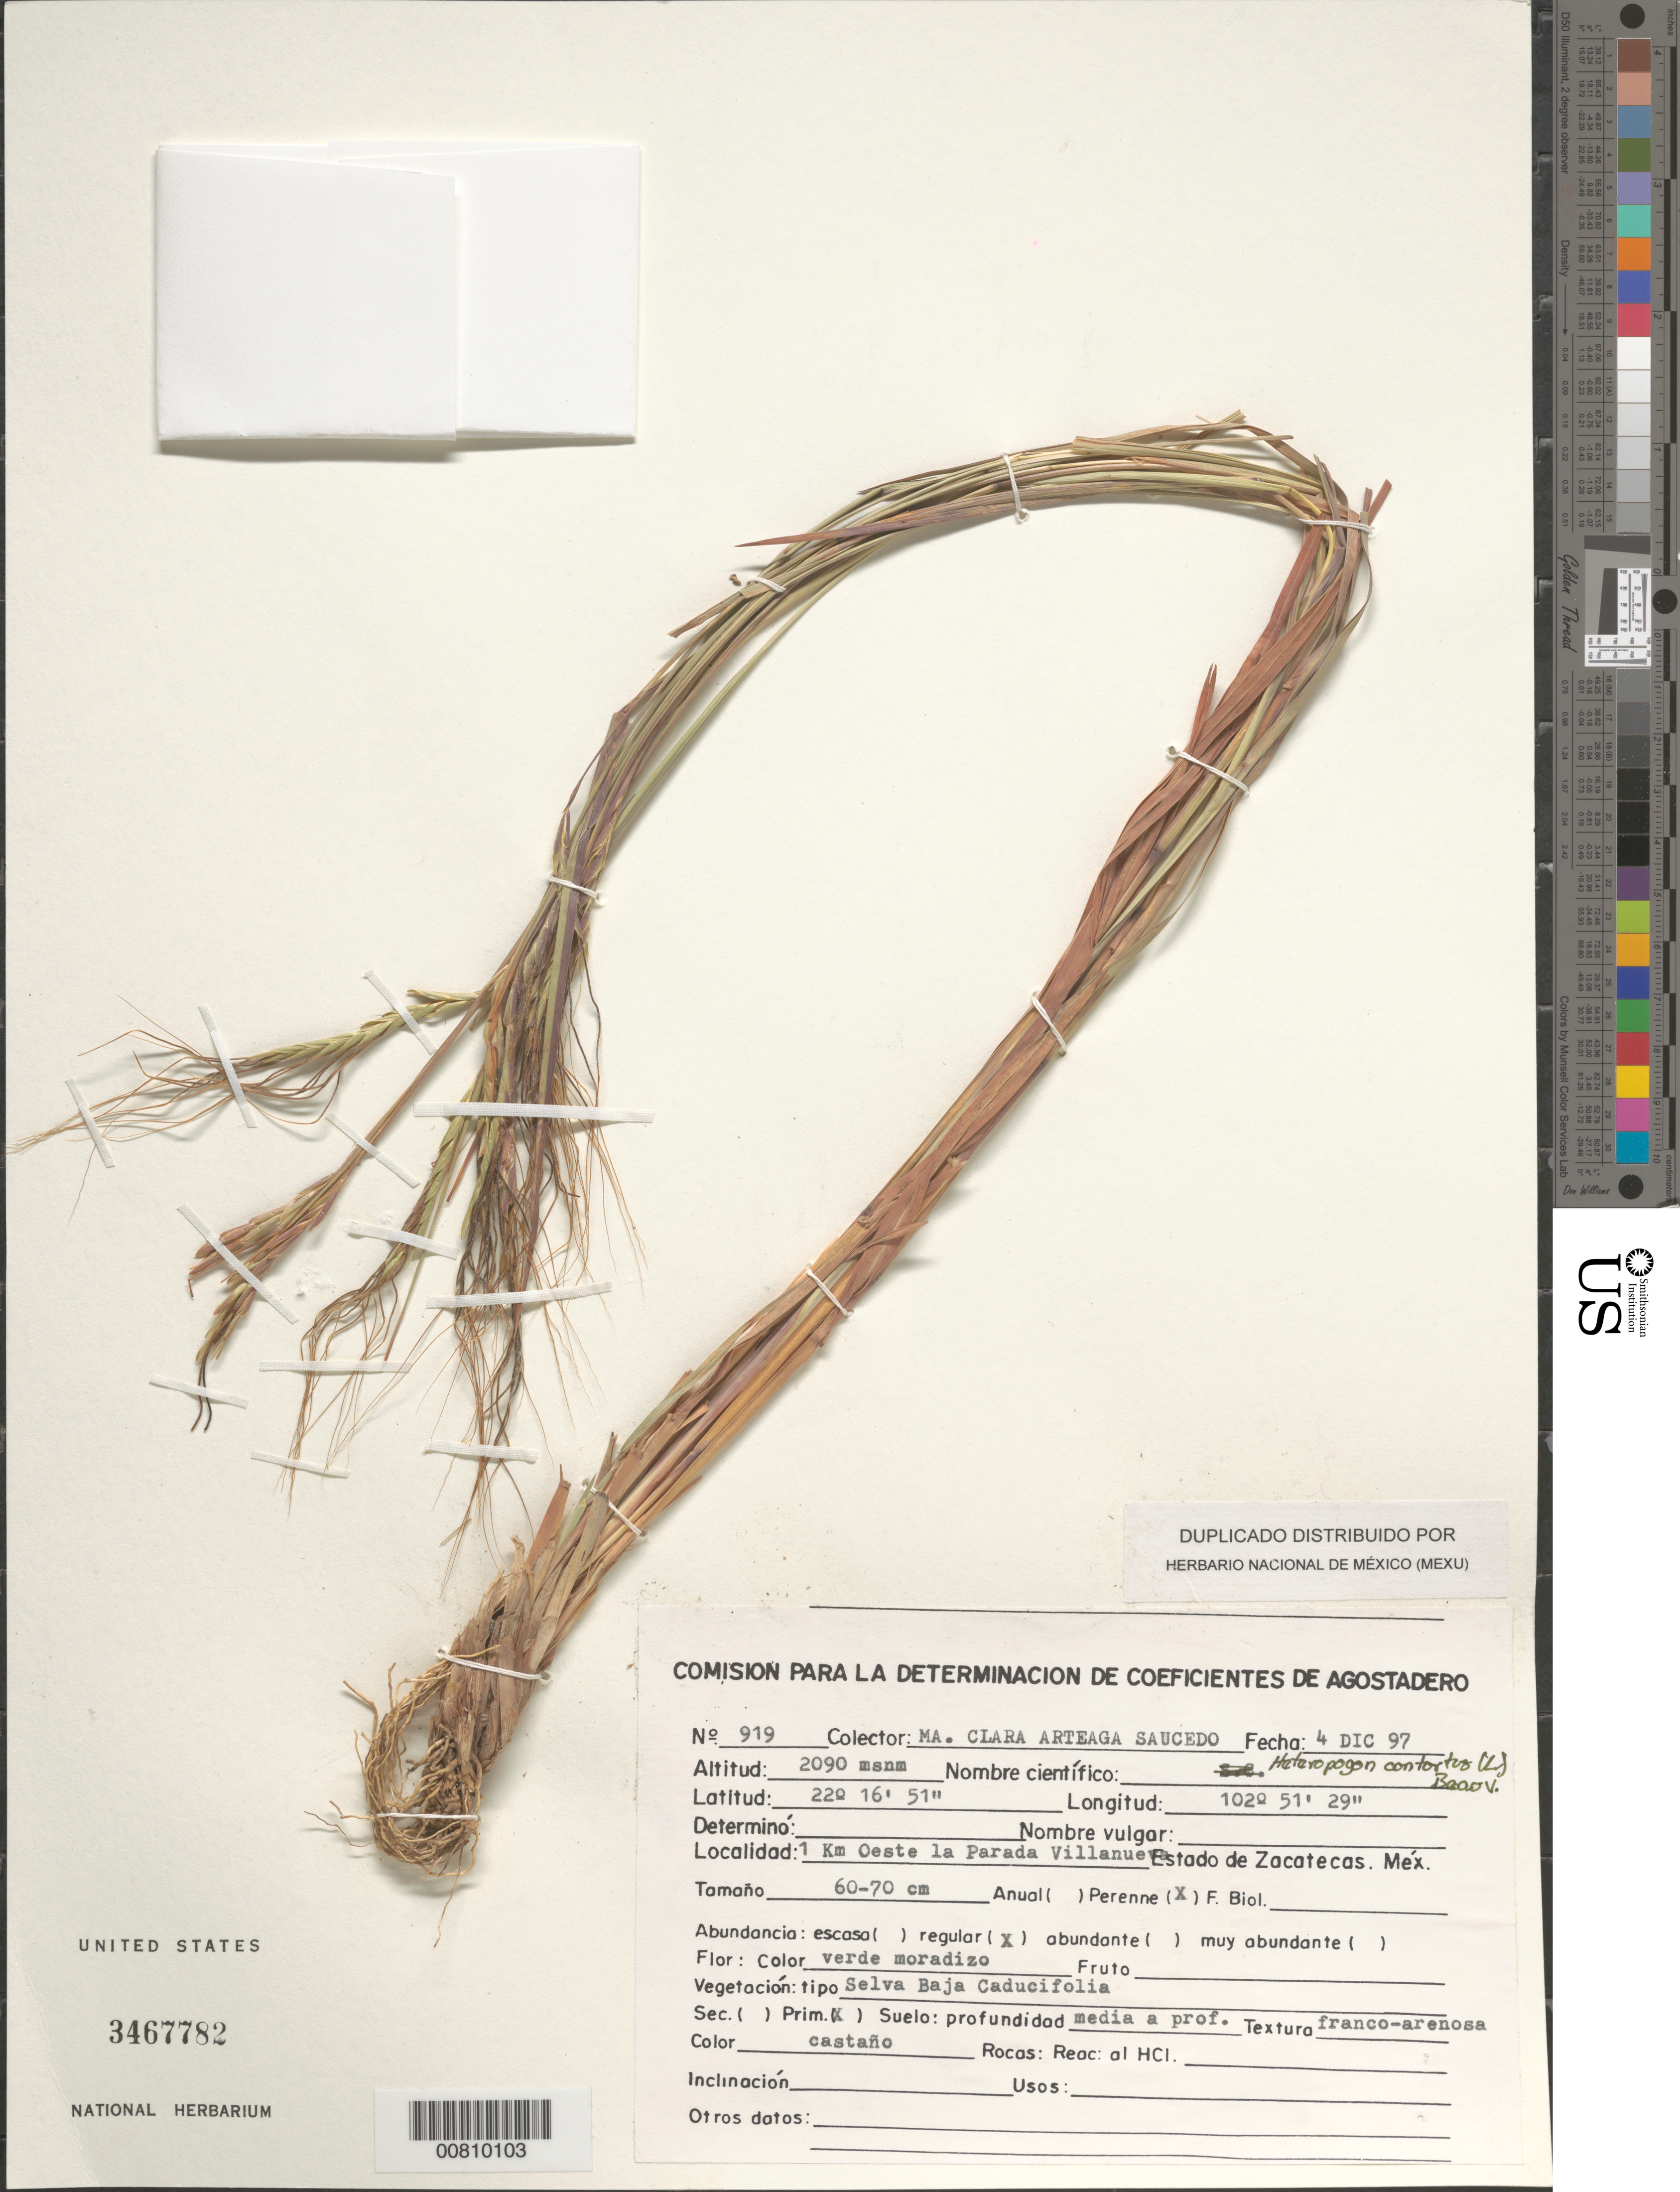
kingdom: Plantae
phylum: Tracheophyta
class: Liliopsida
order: Poales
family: Poaceae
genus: Heteropogon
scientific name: Heteropogon contortus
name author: (L.) P. Beauv. ex Roem. & Schult.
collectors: C. Saucedo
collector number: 919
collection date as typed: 04 Dec 1997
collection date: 1997-12-04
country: Mexico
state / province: Zacatecas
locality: W of Parada Villasnueva.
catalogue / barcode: US 3467782